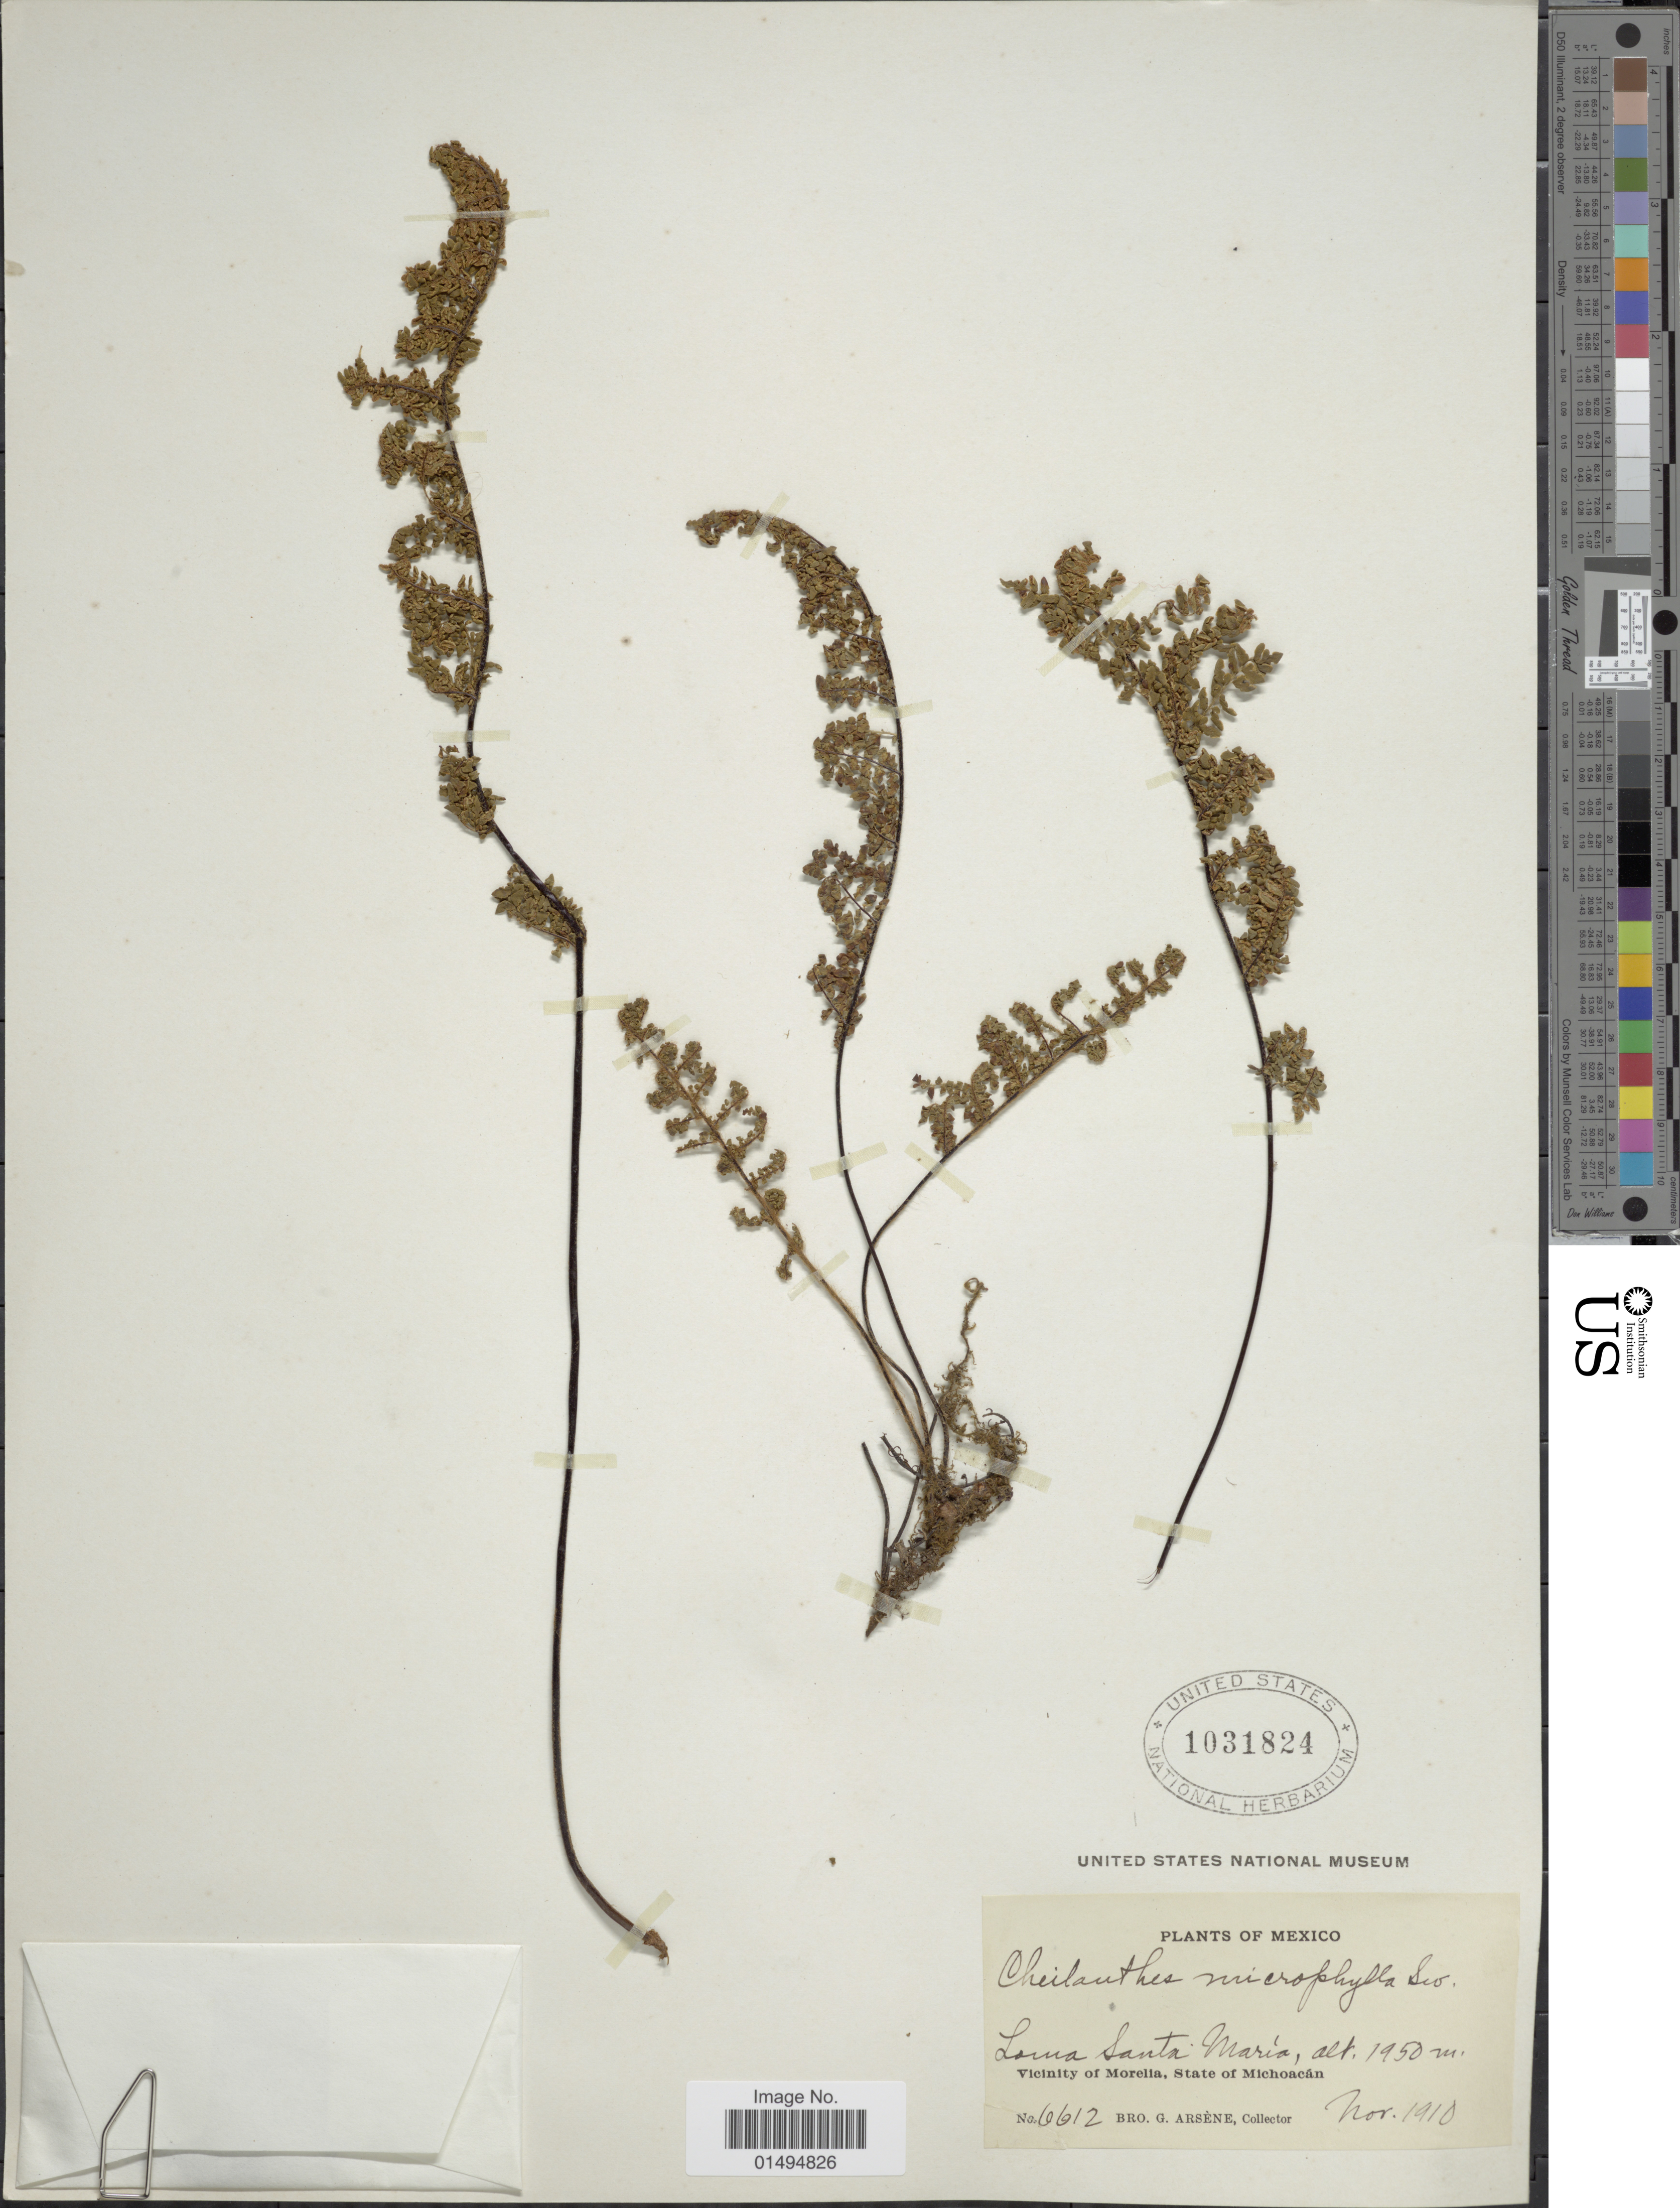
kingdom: Plantae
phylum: Tracheophyta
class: Polypodiopsida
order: Polypodiales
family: Pteridaceae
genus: Myriopteris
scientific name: Myriopteris notholaenoides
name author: (Desv.) Grusz & Windham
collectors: Bro. G. Arsène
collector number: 6612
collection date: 1910-11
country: Mexico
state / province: Michoacán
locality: Vicinity of Morelia, State of Michoacan, Loma Santa Maria.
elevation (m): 1950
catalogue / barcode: US 1031824